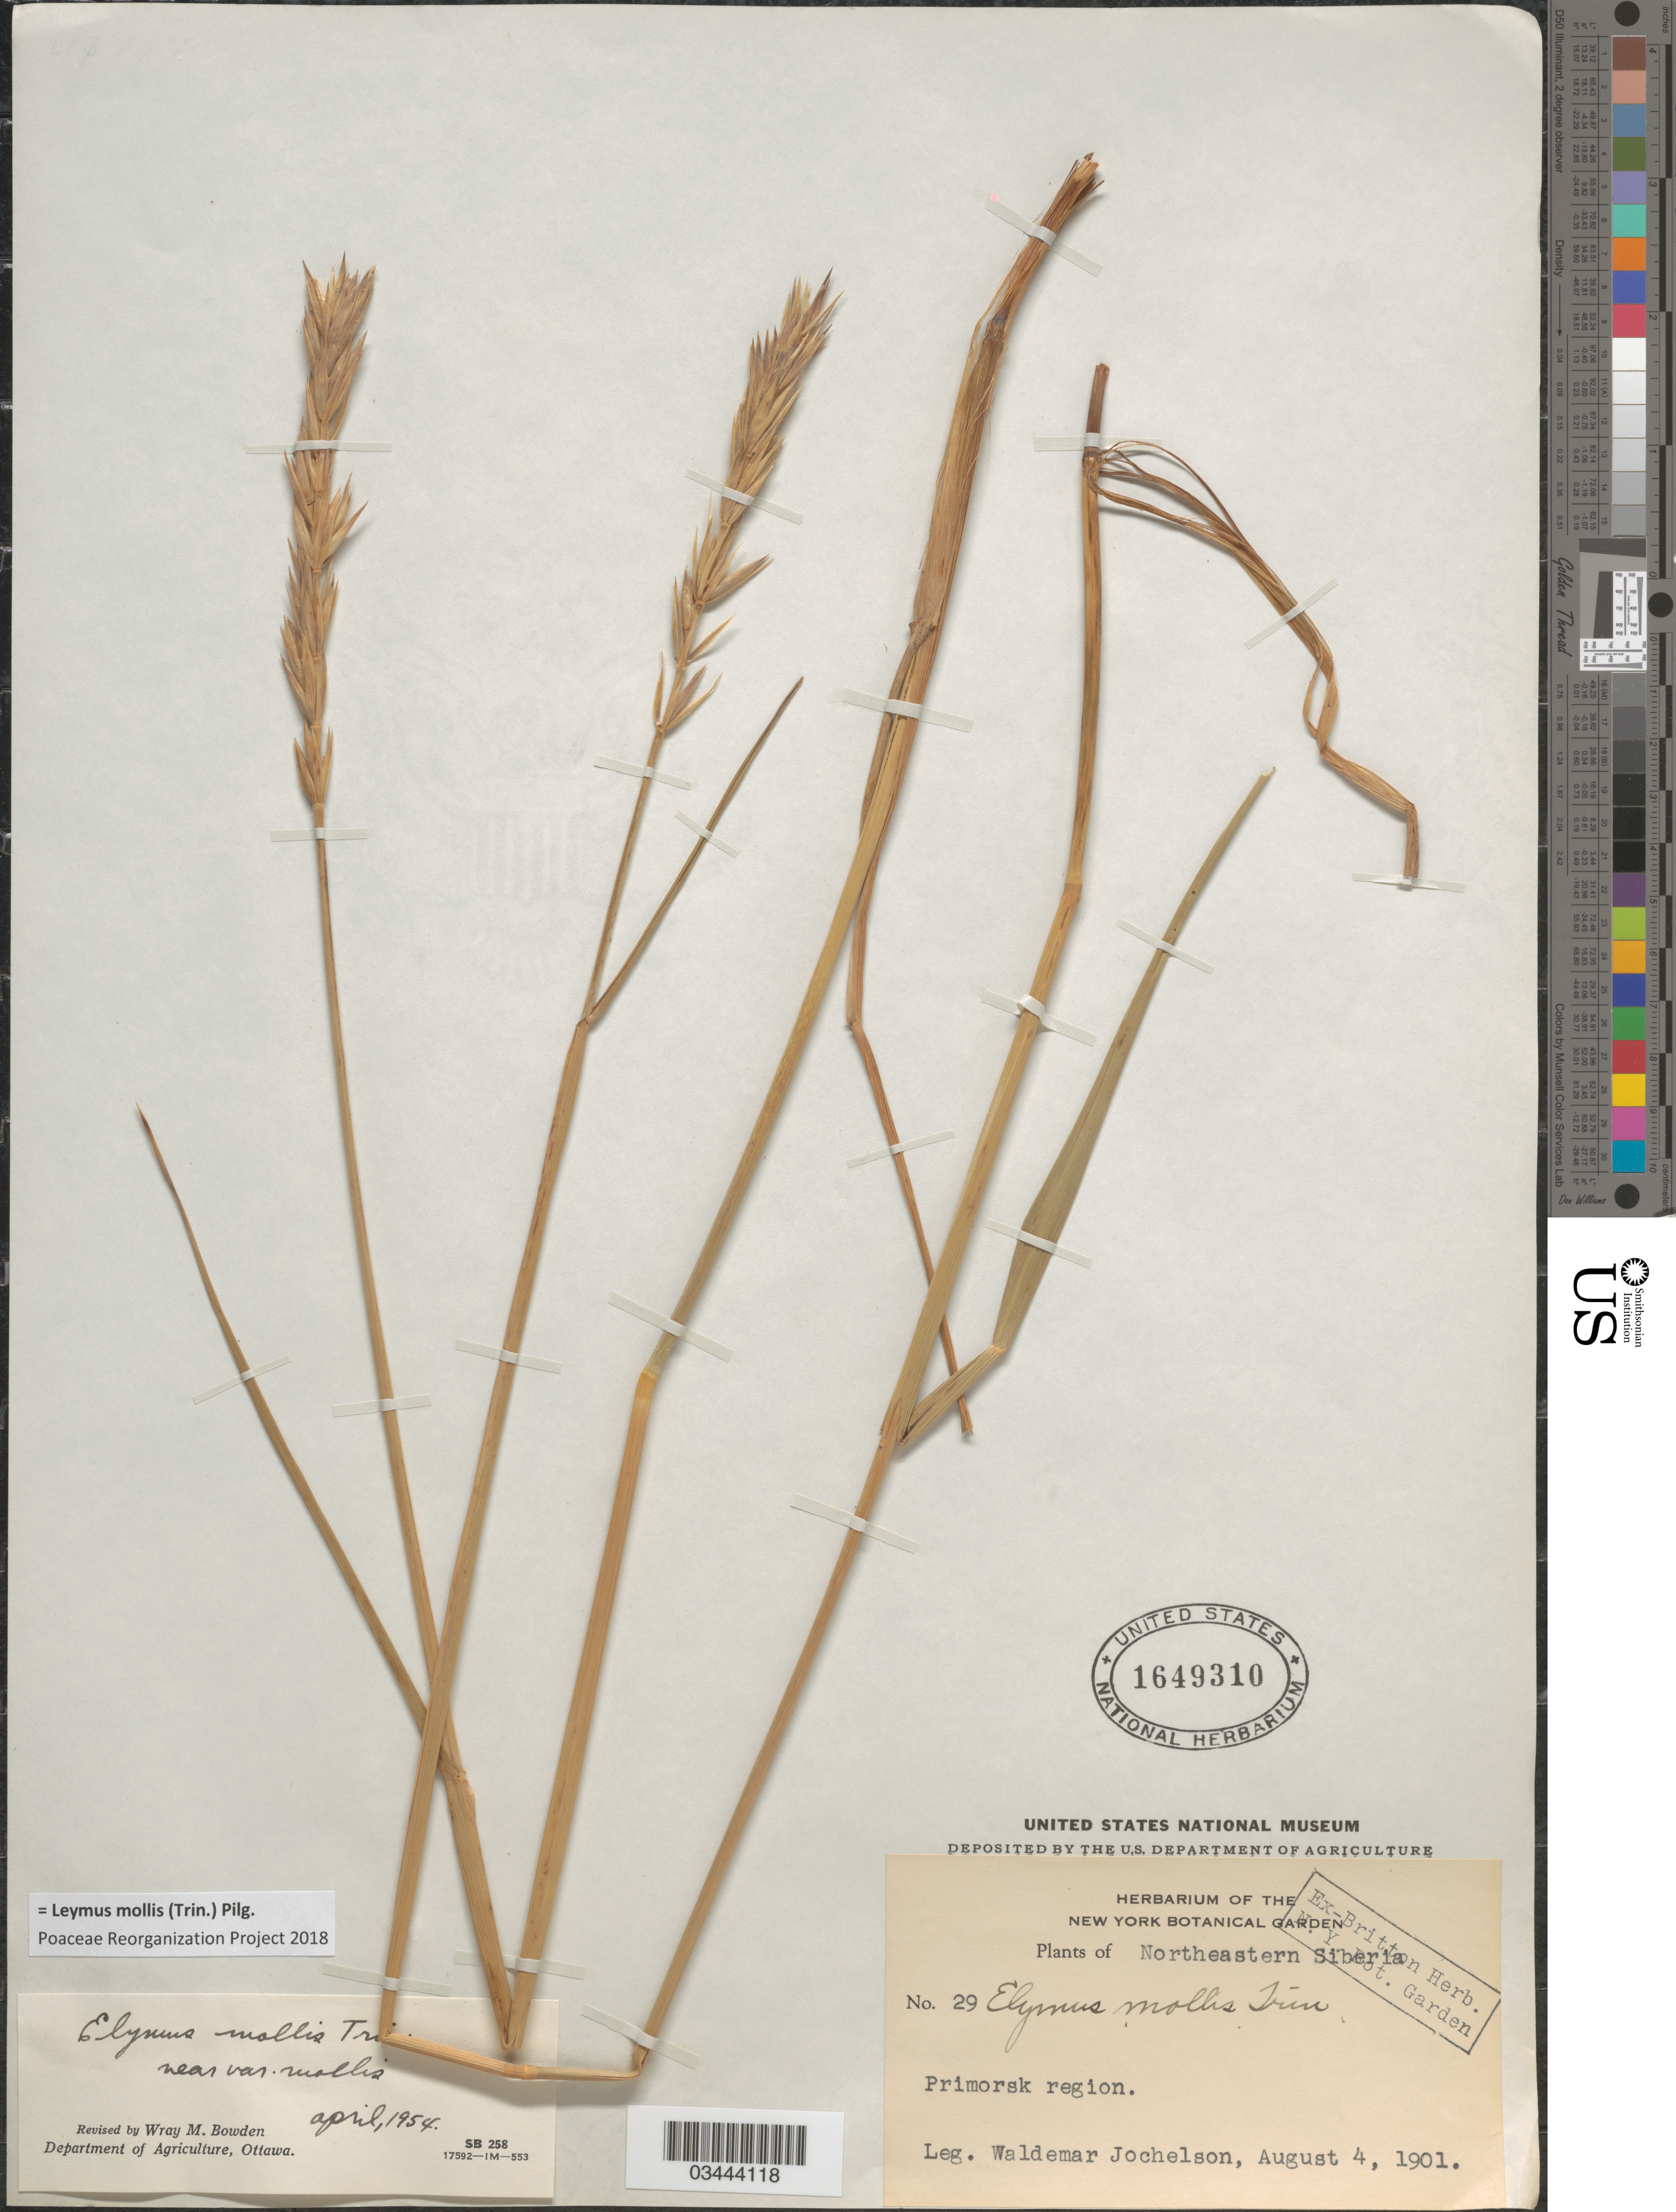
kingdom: Plantae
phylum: Tracheophyta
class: Liliopsida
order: Poales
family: Poaceae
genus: Leymus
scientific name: Leymus mollis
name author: (Trin.) Pilg.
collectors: W. Jochelson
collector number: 29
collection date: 1901-08-04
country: Russian Federation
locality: Northeastern Siberia. Primorsk region.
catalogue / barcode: US 1649310